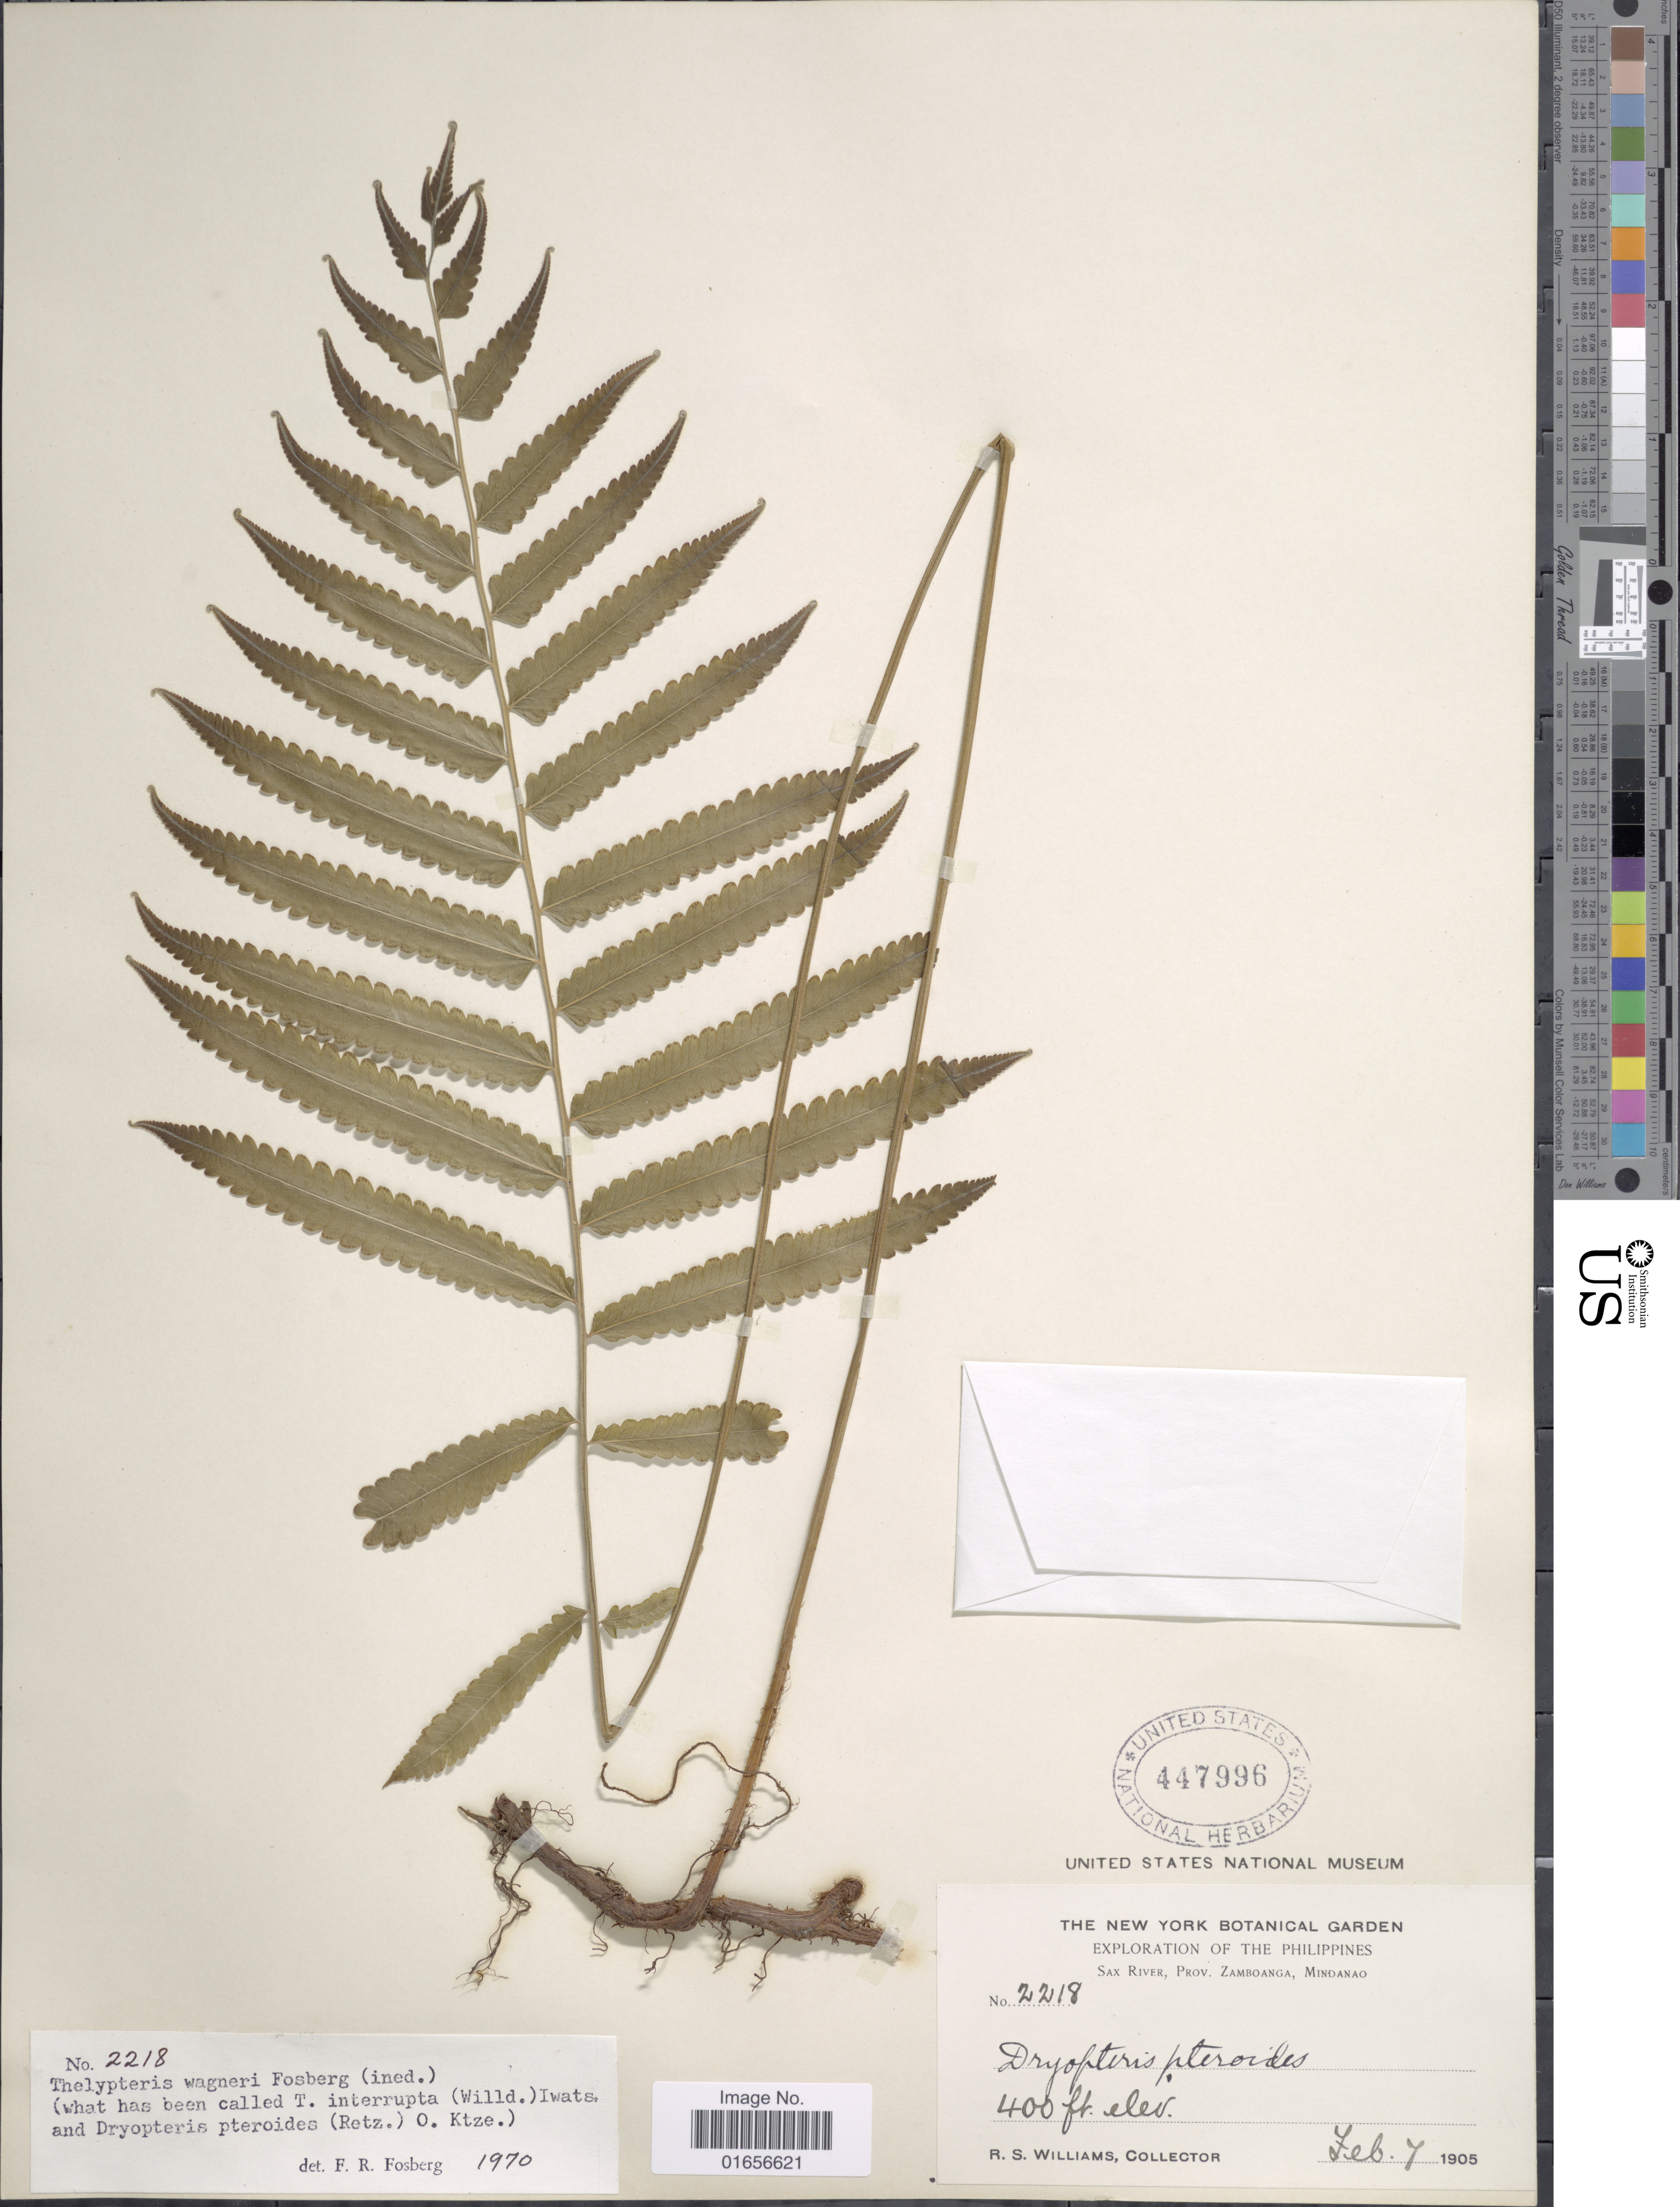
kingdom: Plantae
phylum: Tracheophyta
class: Polypodiopsida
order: Polypodiales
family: Thelypteridaceae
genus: Amphineuron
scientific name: Amphineuron terminans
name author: (J. Sm. ex Hook.) Holttum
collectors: R. S. Williams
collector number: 2218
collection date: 1905-02-07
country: Philippines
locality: The Philiippines, Sax River, Prov. Zamboanga, Mindanao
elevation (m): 122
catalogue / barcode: US 447996